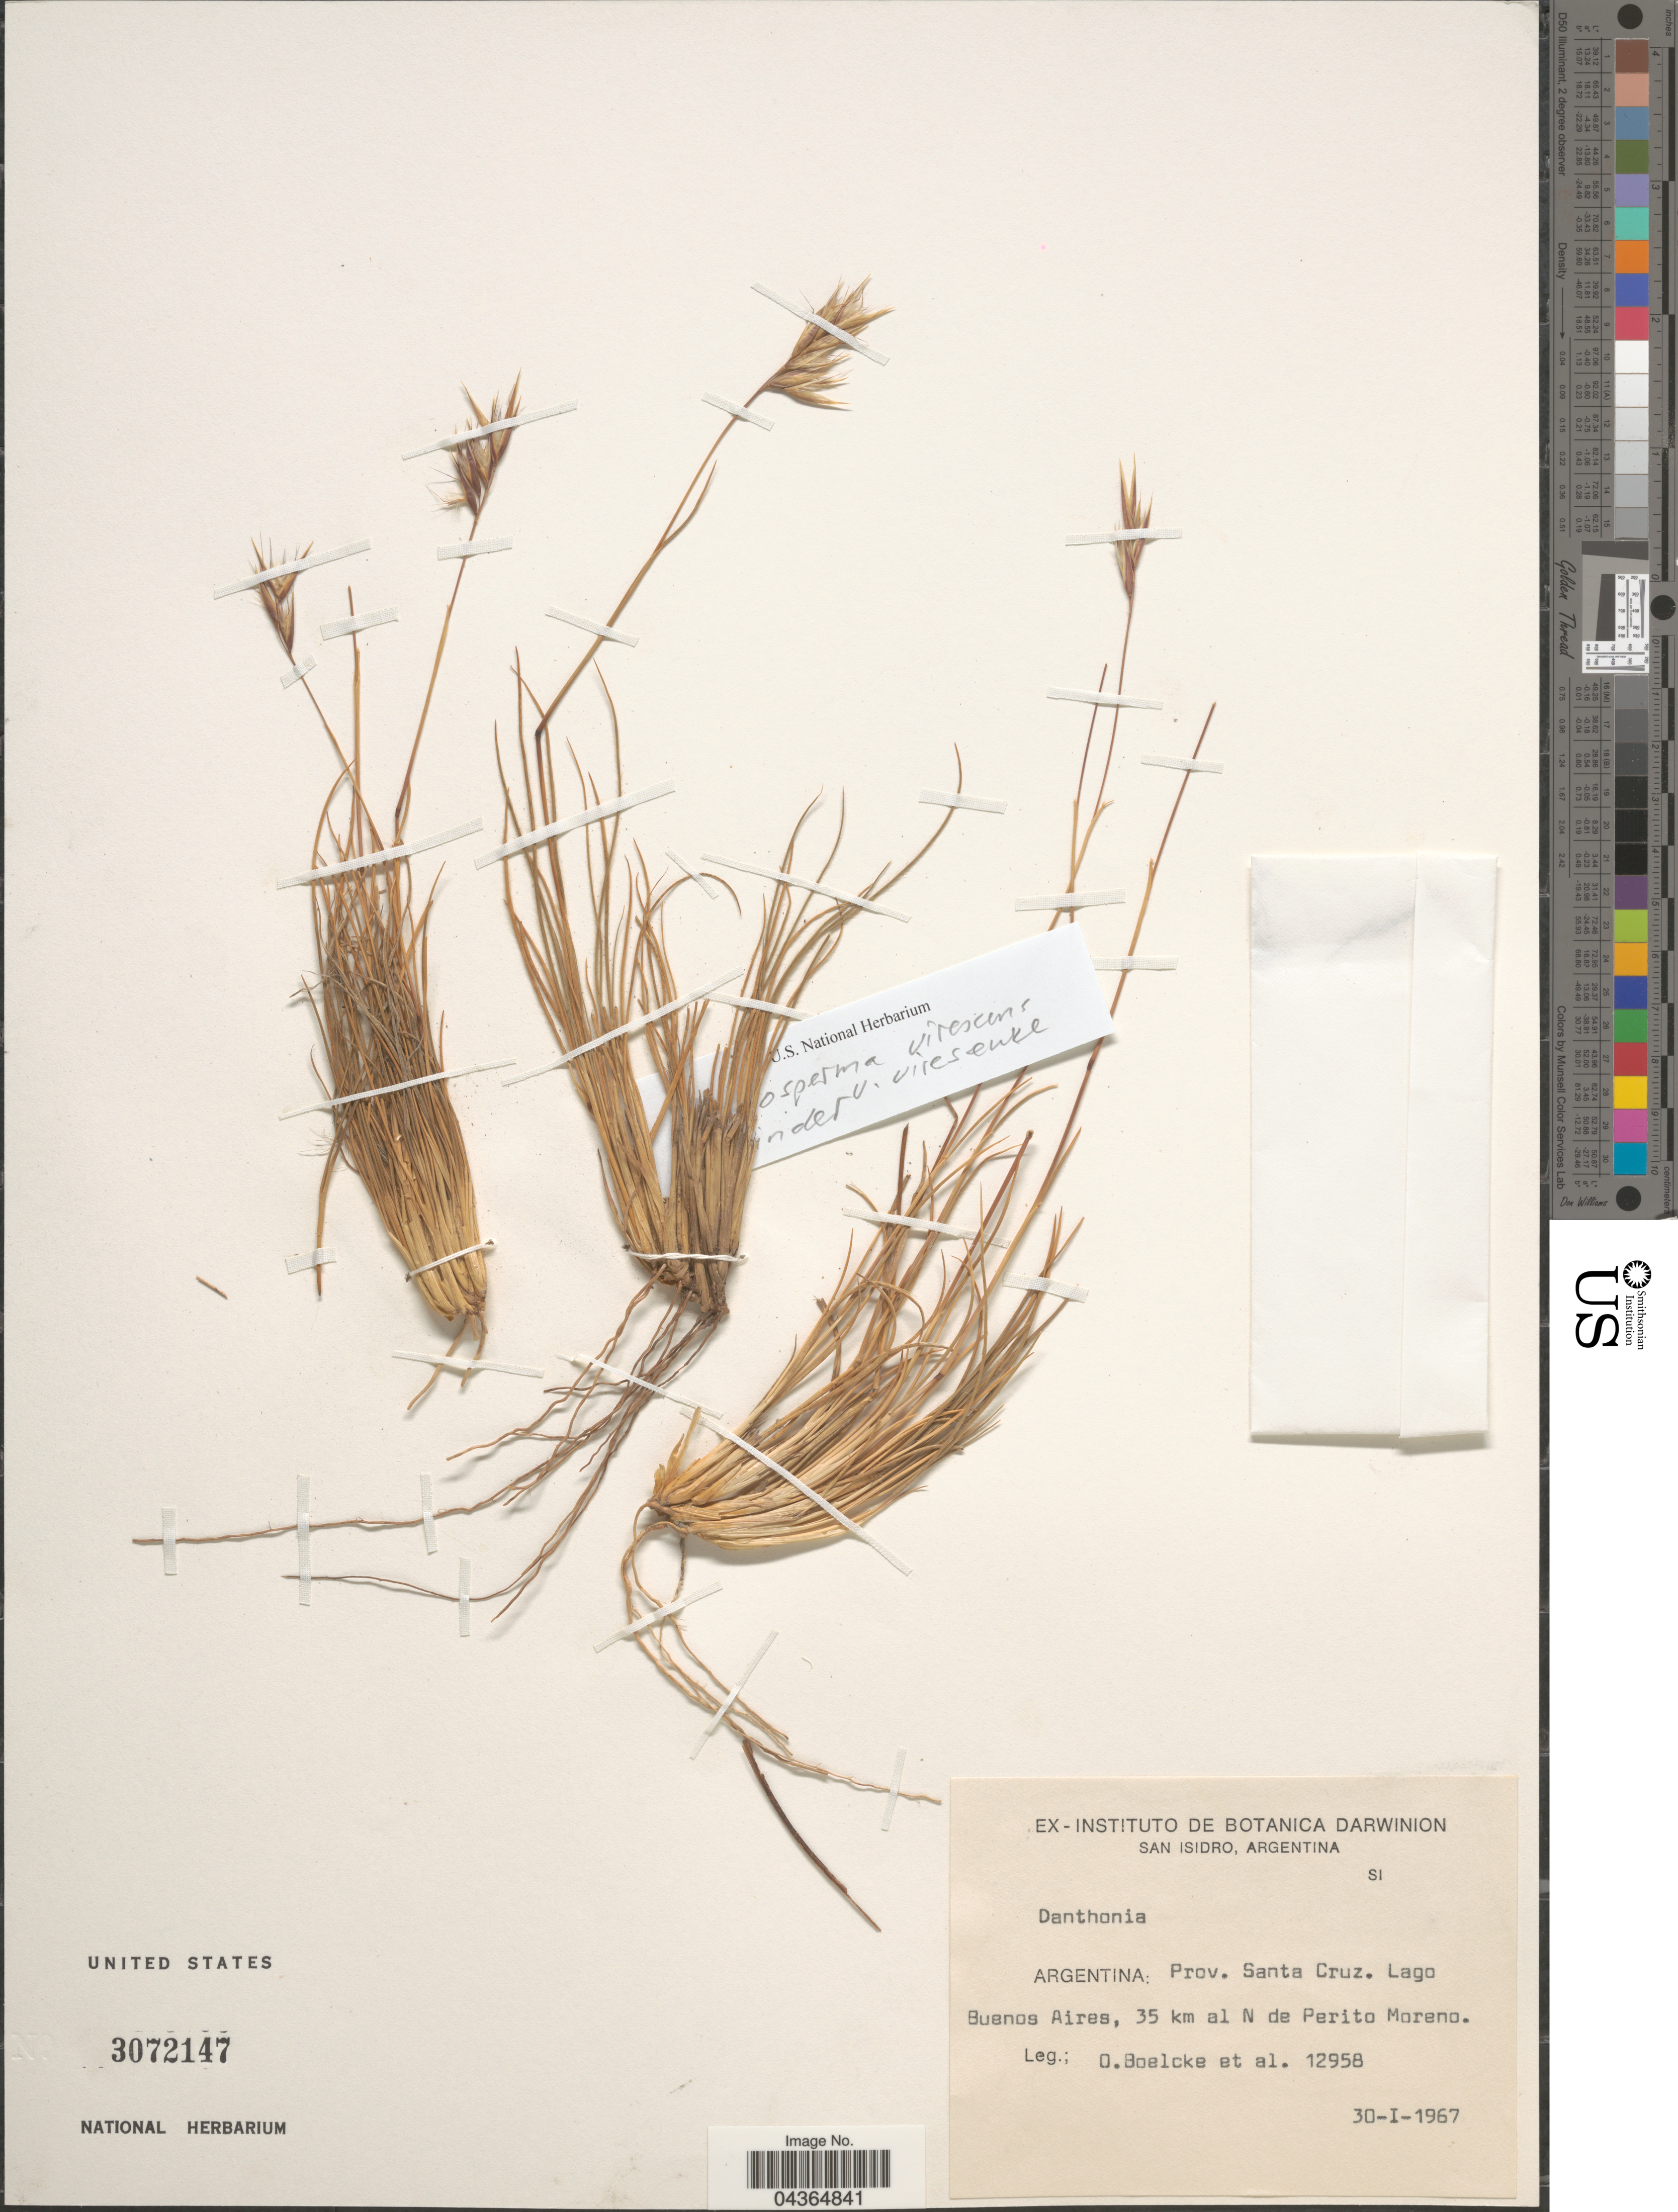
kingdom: Plantae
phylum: Tracheophyta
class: Liliopsida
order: Poales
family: Poaceae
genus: Danthonia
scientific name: Danthonia sp.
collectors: O. Boelcke & et al.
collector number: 12958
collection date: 1967-01-30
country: Argentina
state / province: Santa Cruz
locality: Lago Buenos Aires, 35 km al N de Perito Moreno.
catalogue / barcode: US 3072147